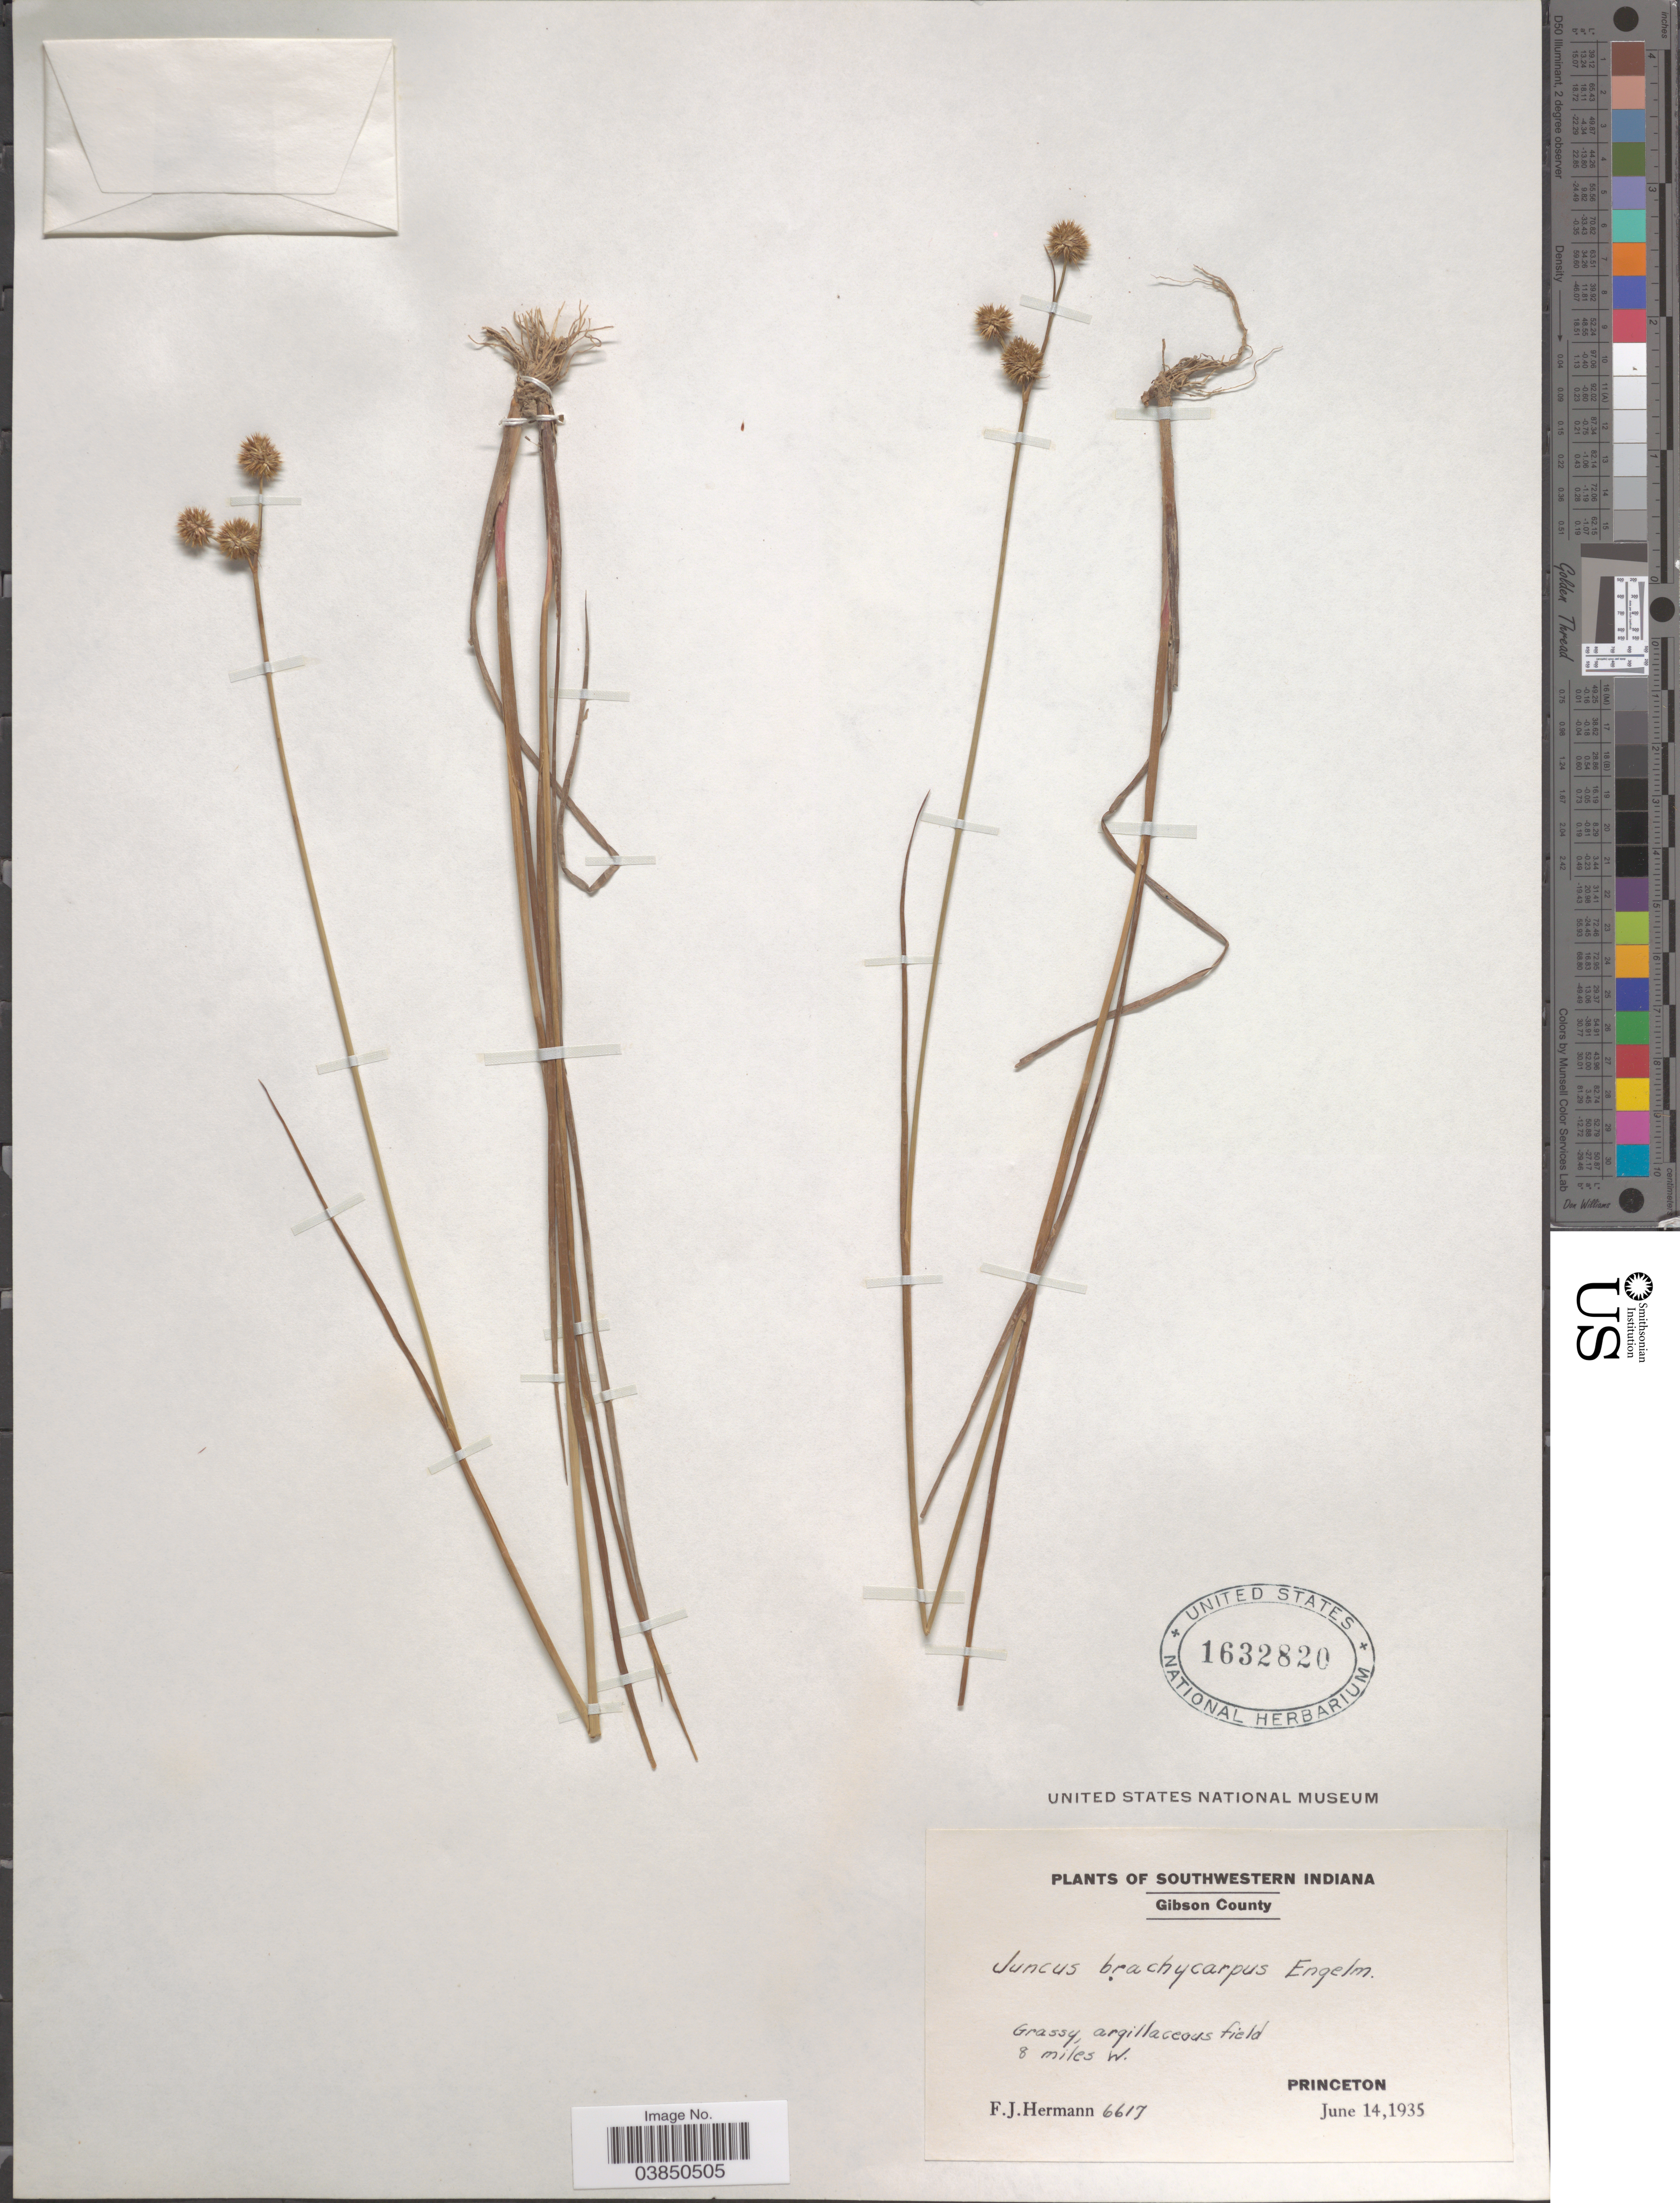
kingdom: Plantae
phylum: Tracheophyta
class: Liliopsida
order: Poales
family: Juncaceae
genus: Juncus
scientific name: Juncus brachycarpus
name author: Engelm.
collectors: F. J. Hermann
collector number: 6617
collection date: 1935-06-14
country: United States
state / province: Indiana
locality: Southwestern Indiana. Gibson County. 8 miles W. Princeton.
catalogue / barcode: US 1632820